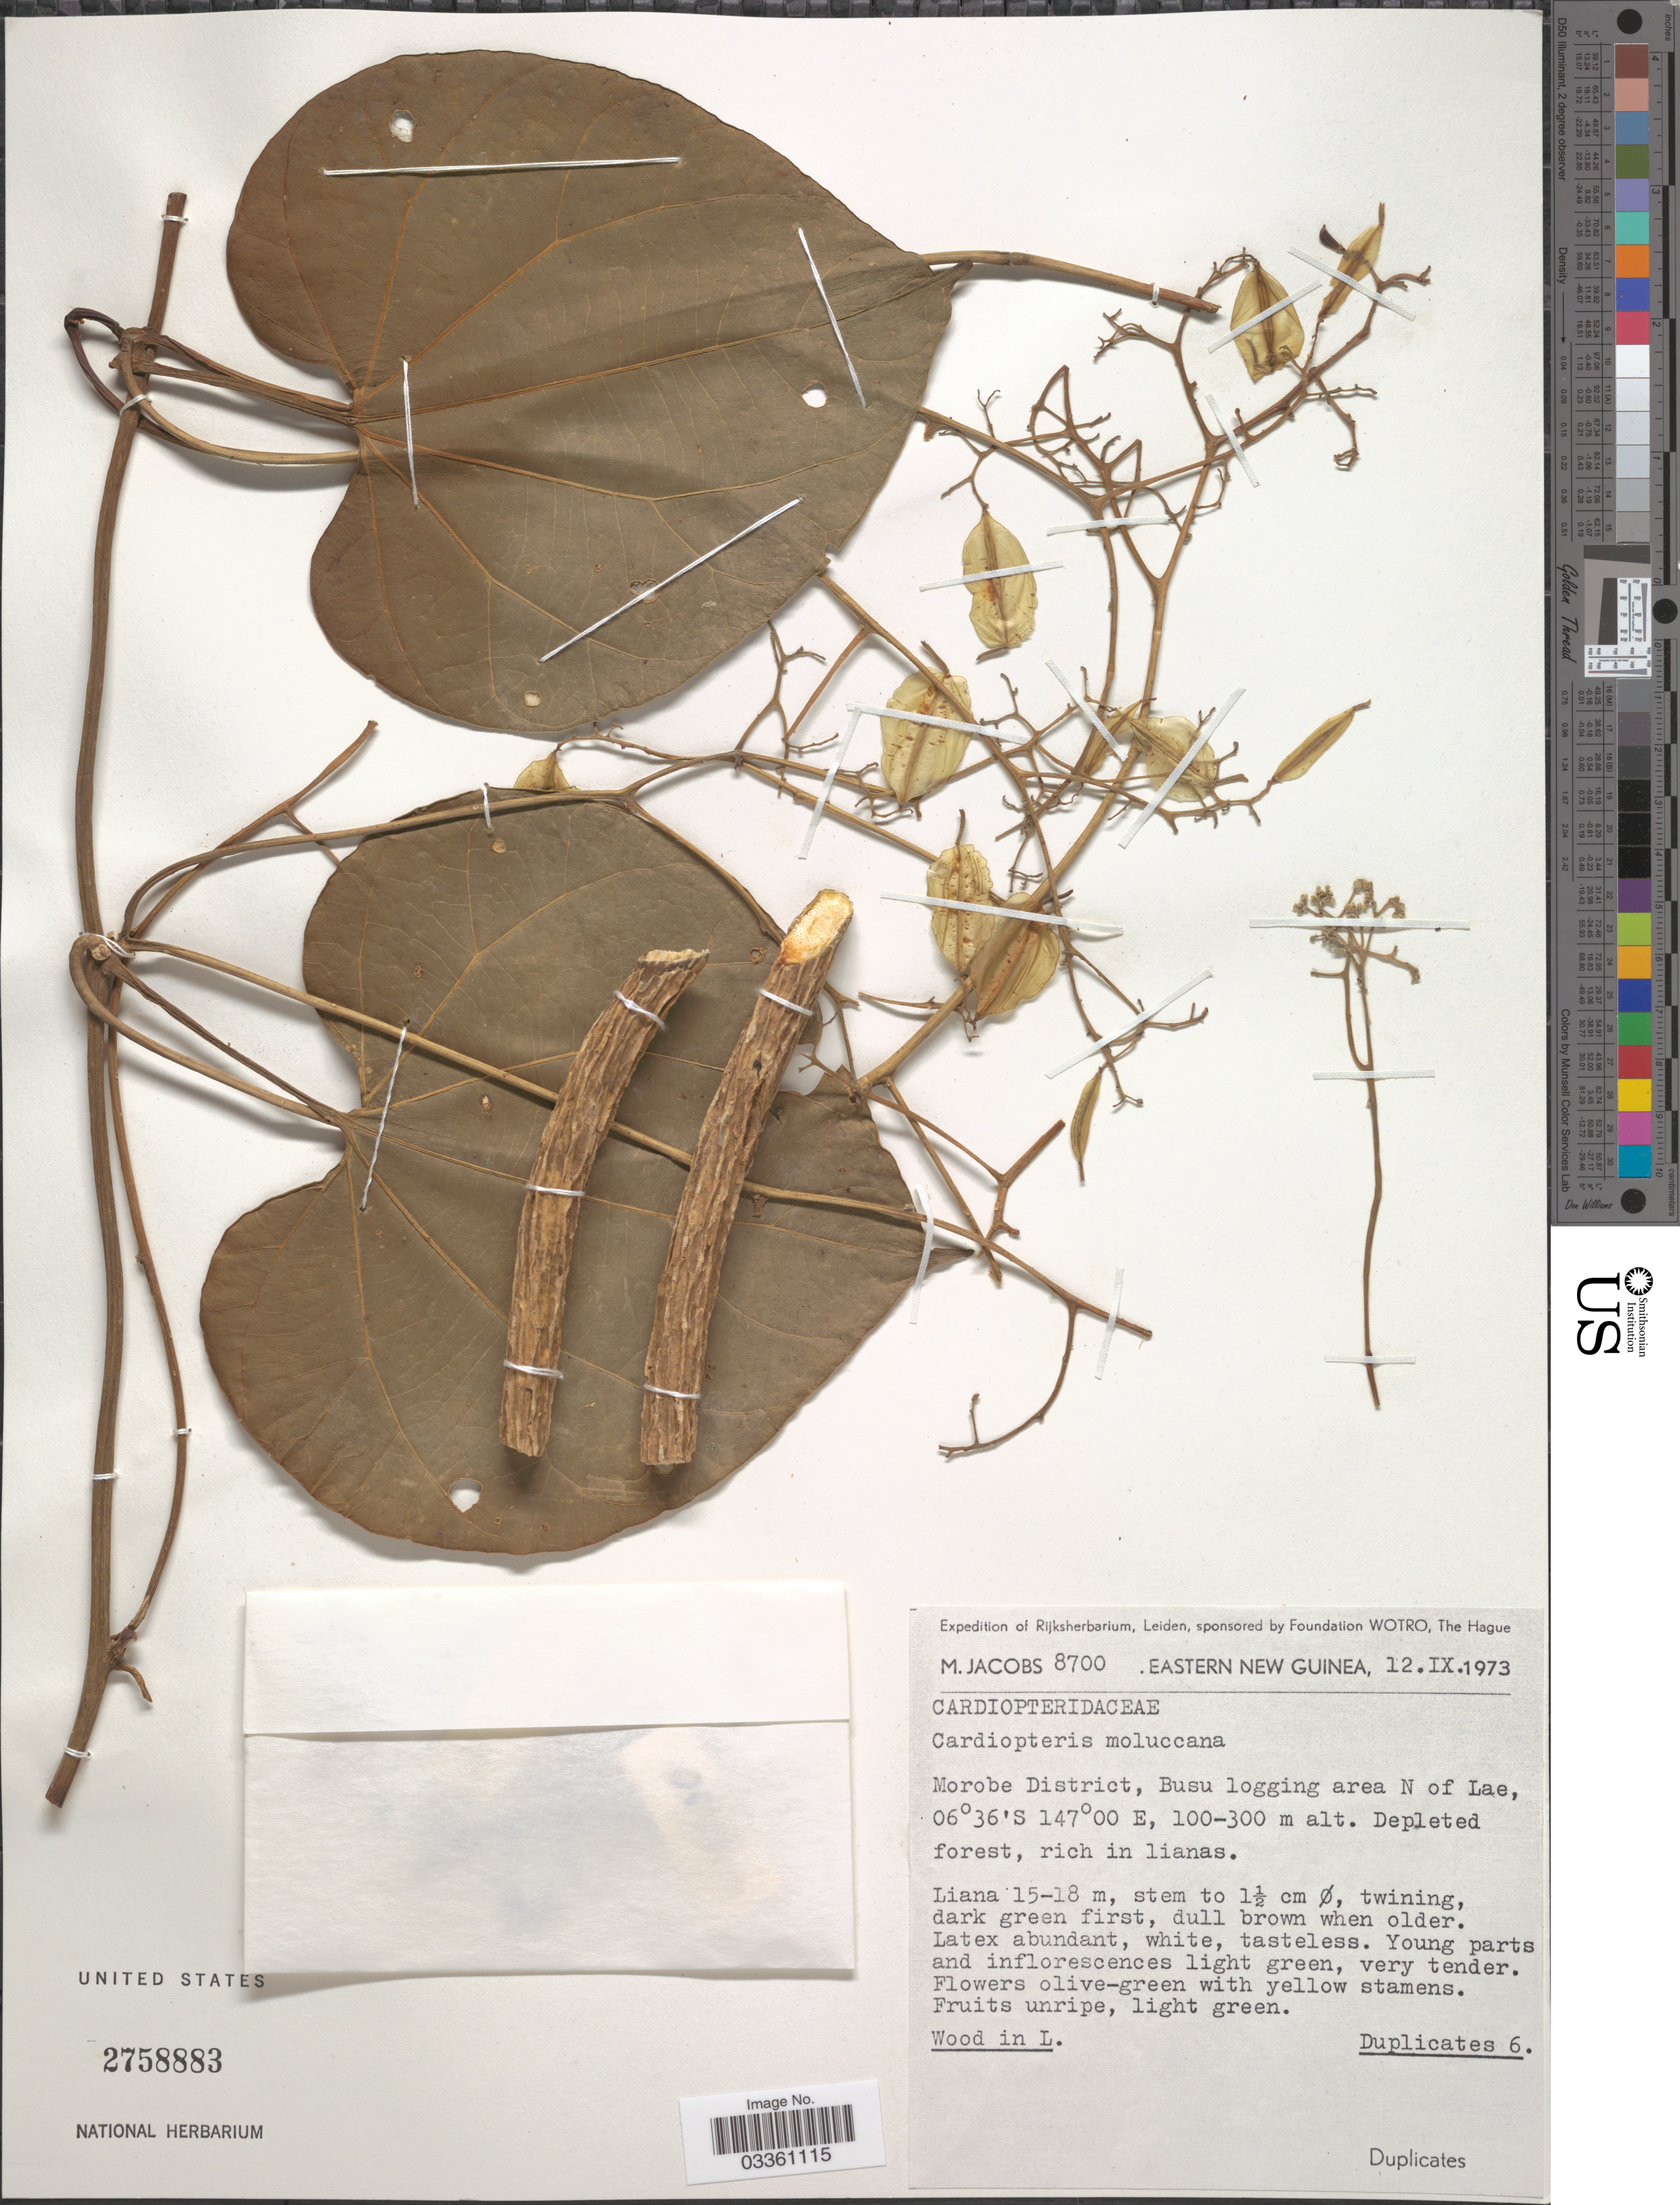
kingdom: Plantae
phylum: Tracheophyta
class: Magnoliopsida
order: Cardiopteridales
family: Cardiopteridaceae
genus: Cardiopteris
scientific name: Cardiopteris moluccana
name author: Blume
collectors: M. Jacobs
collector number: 8700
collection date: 1973-09-12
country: Papua New Guinea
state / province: Morobe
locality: Eastern New Guinea. Morobe District, Busu logging area N of Lae.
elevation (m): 100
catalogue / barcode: US 2758883